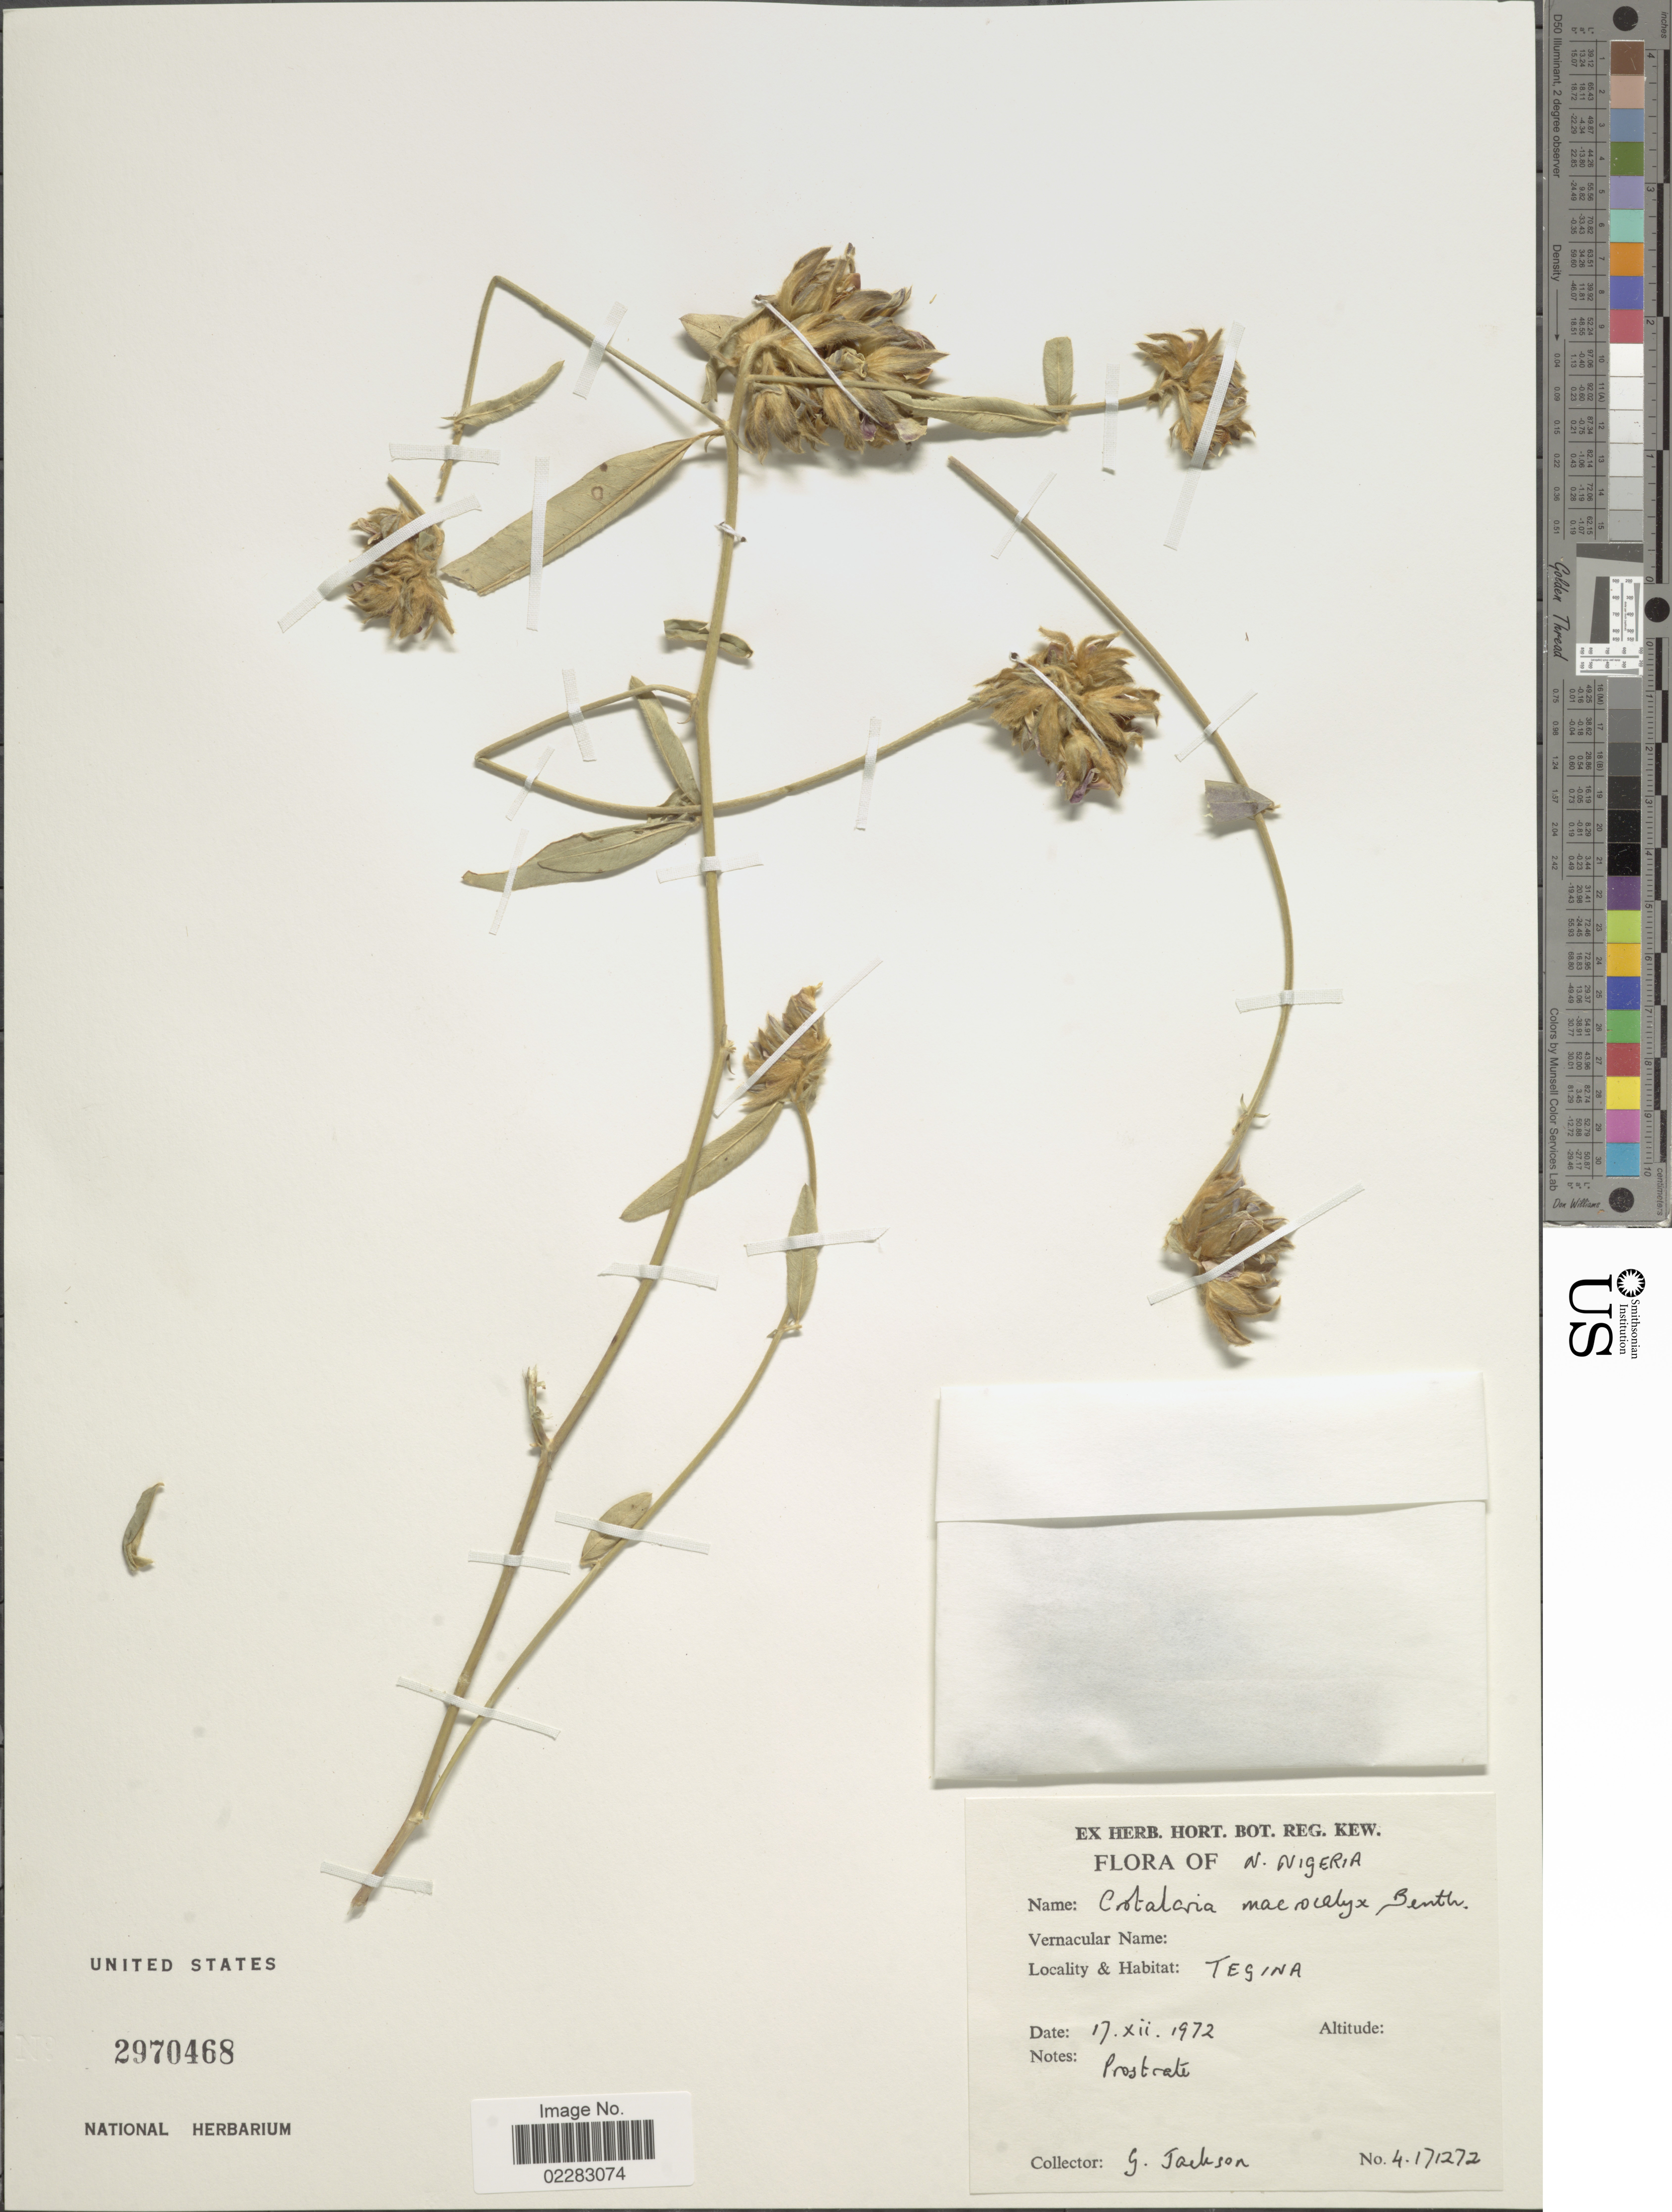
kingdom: Plantae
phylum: Tracheophyta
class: Magnoliopsida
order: Fabales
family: Fabaceae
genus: Crotalaria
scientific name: Crotalaria macrocalyx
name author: Benth.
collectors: G. Jackson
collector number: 4171272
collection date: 1972-12-17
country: Nigeria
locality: N. Nigeria, Tegina.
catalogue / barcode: US 2970468